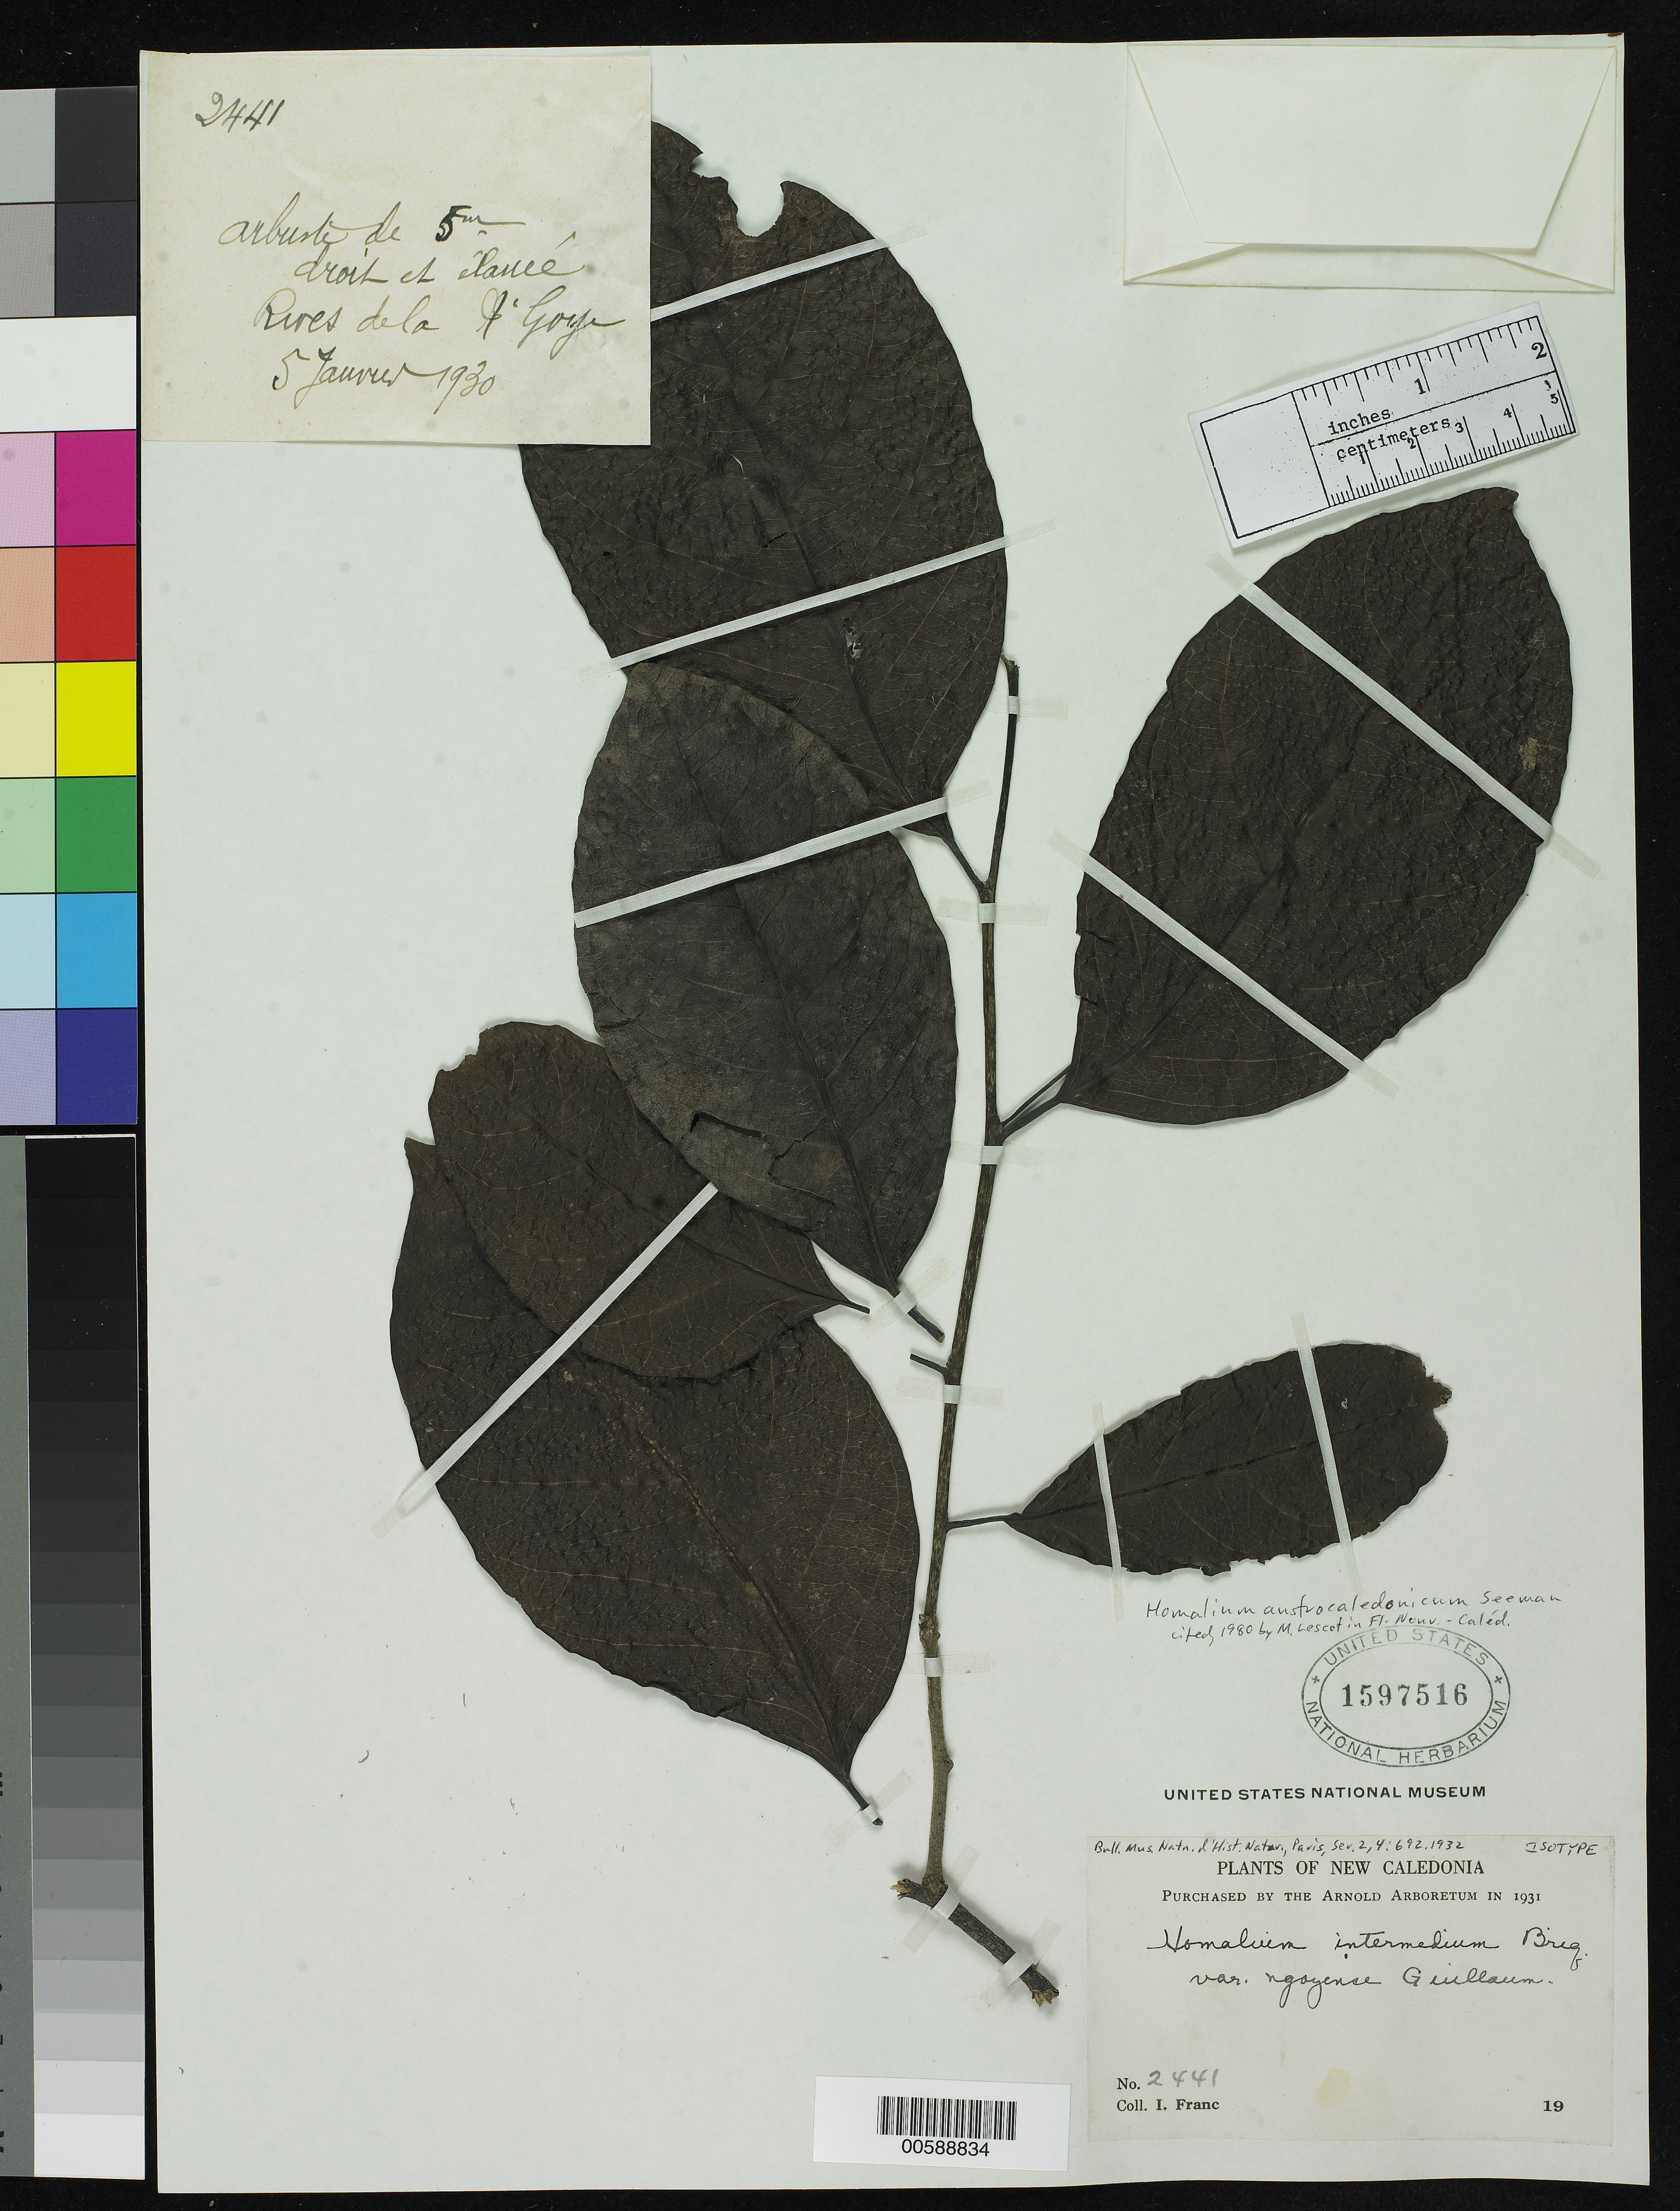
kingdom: Plantae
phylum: Tracheophyta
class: Magnoliopsida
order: Malpighiales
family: Salicaceae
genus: Homalium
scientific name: Homalium intermedium var. ngoyense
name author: Guillaumin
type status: Isotype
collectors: I. Franc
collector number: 2441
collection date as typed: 05 Jan 1930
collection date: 1930-01-05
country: New Caledonia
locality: Rives de Lan'goye.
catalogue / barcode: US 1597516